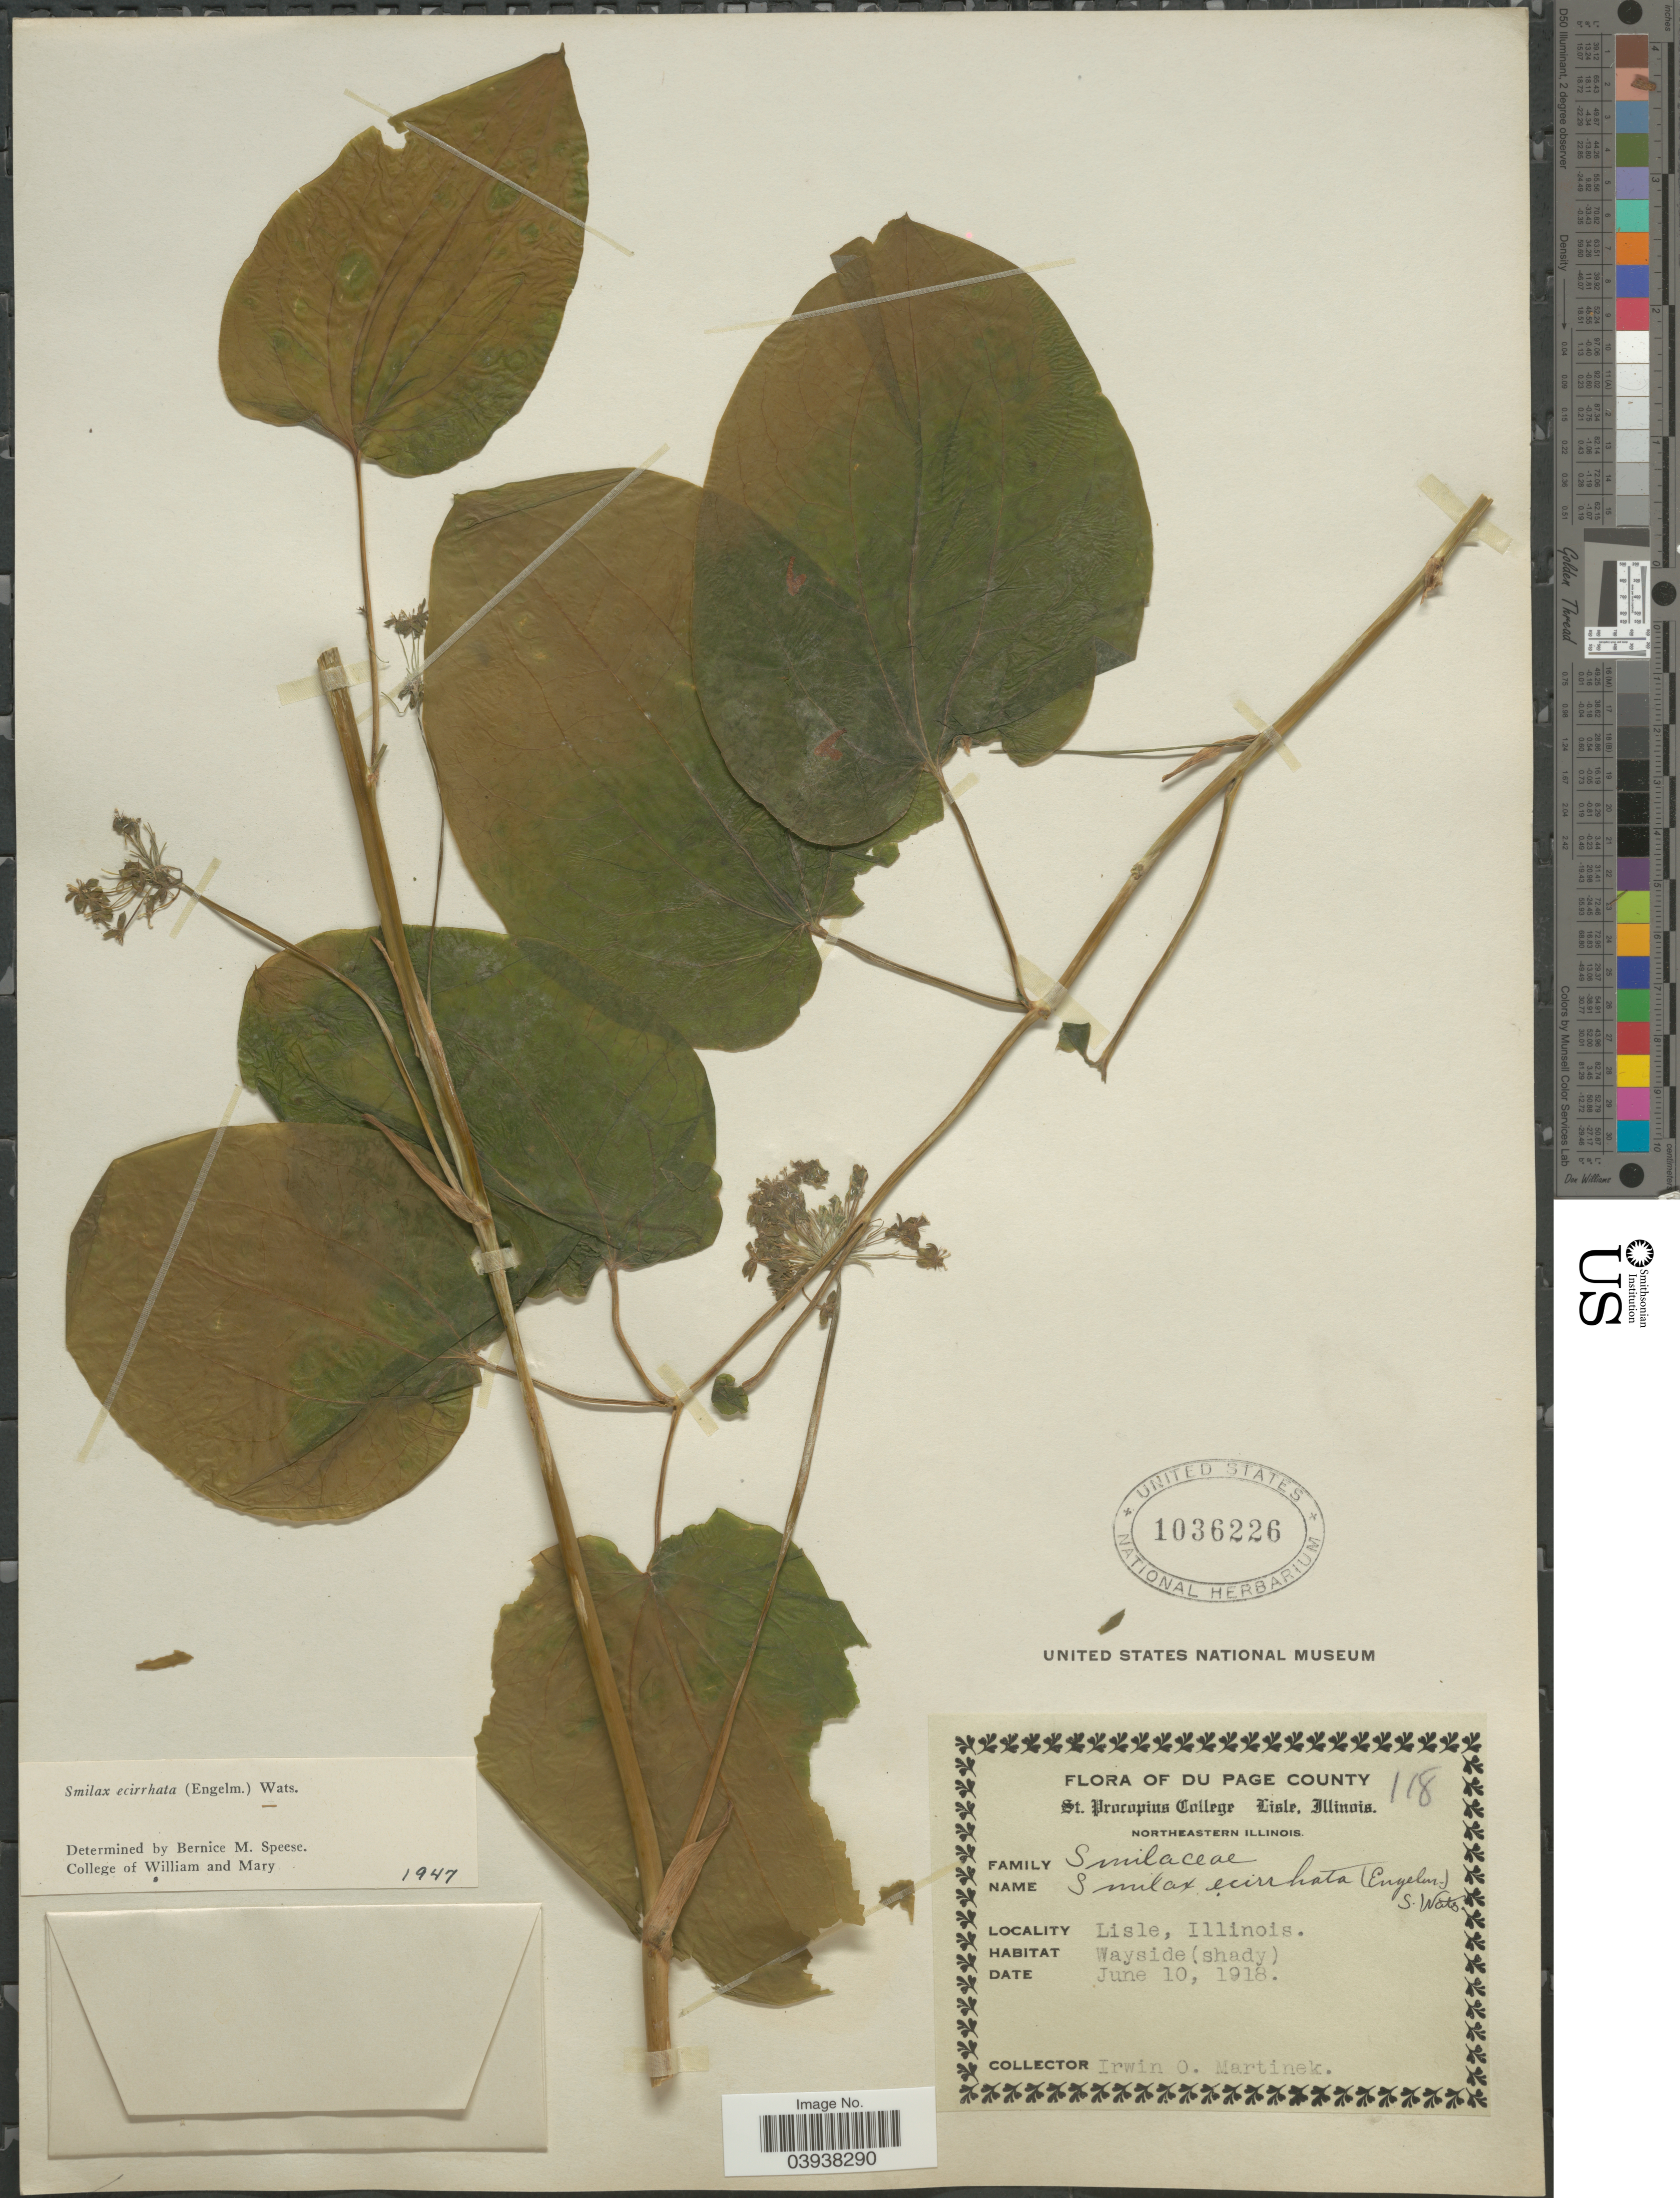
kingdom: Plantae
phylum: Tracheophyta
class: Liliopsida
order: Liliales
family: Smilacaceae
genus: Smilax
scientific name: Smilax ecirrhata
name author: (Engelm. ex Kunth) S. Watson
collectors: I. Martinek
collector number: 118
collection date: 1918-06-10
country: United States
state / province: Illinois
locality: Du Page County. Northeastern Illinois. Lisle.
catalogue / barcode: US 1036226